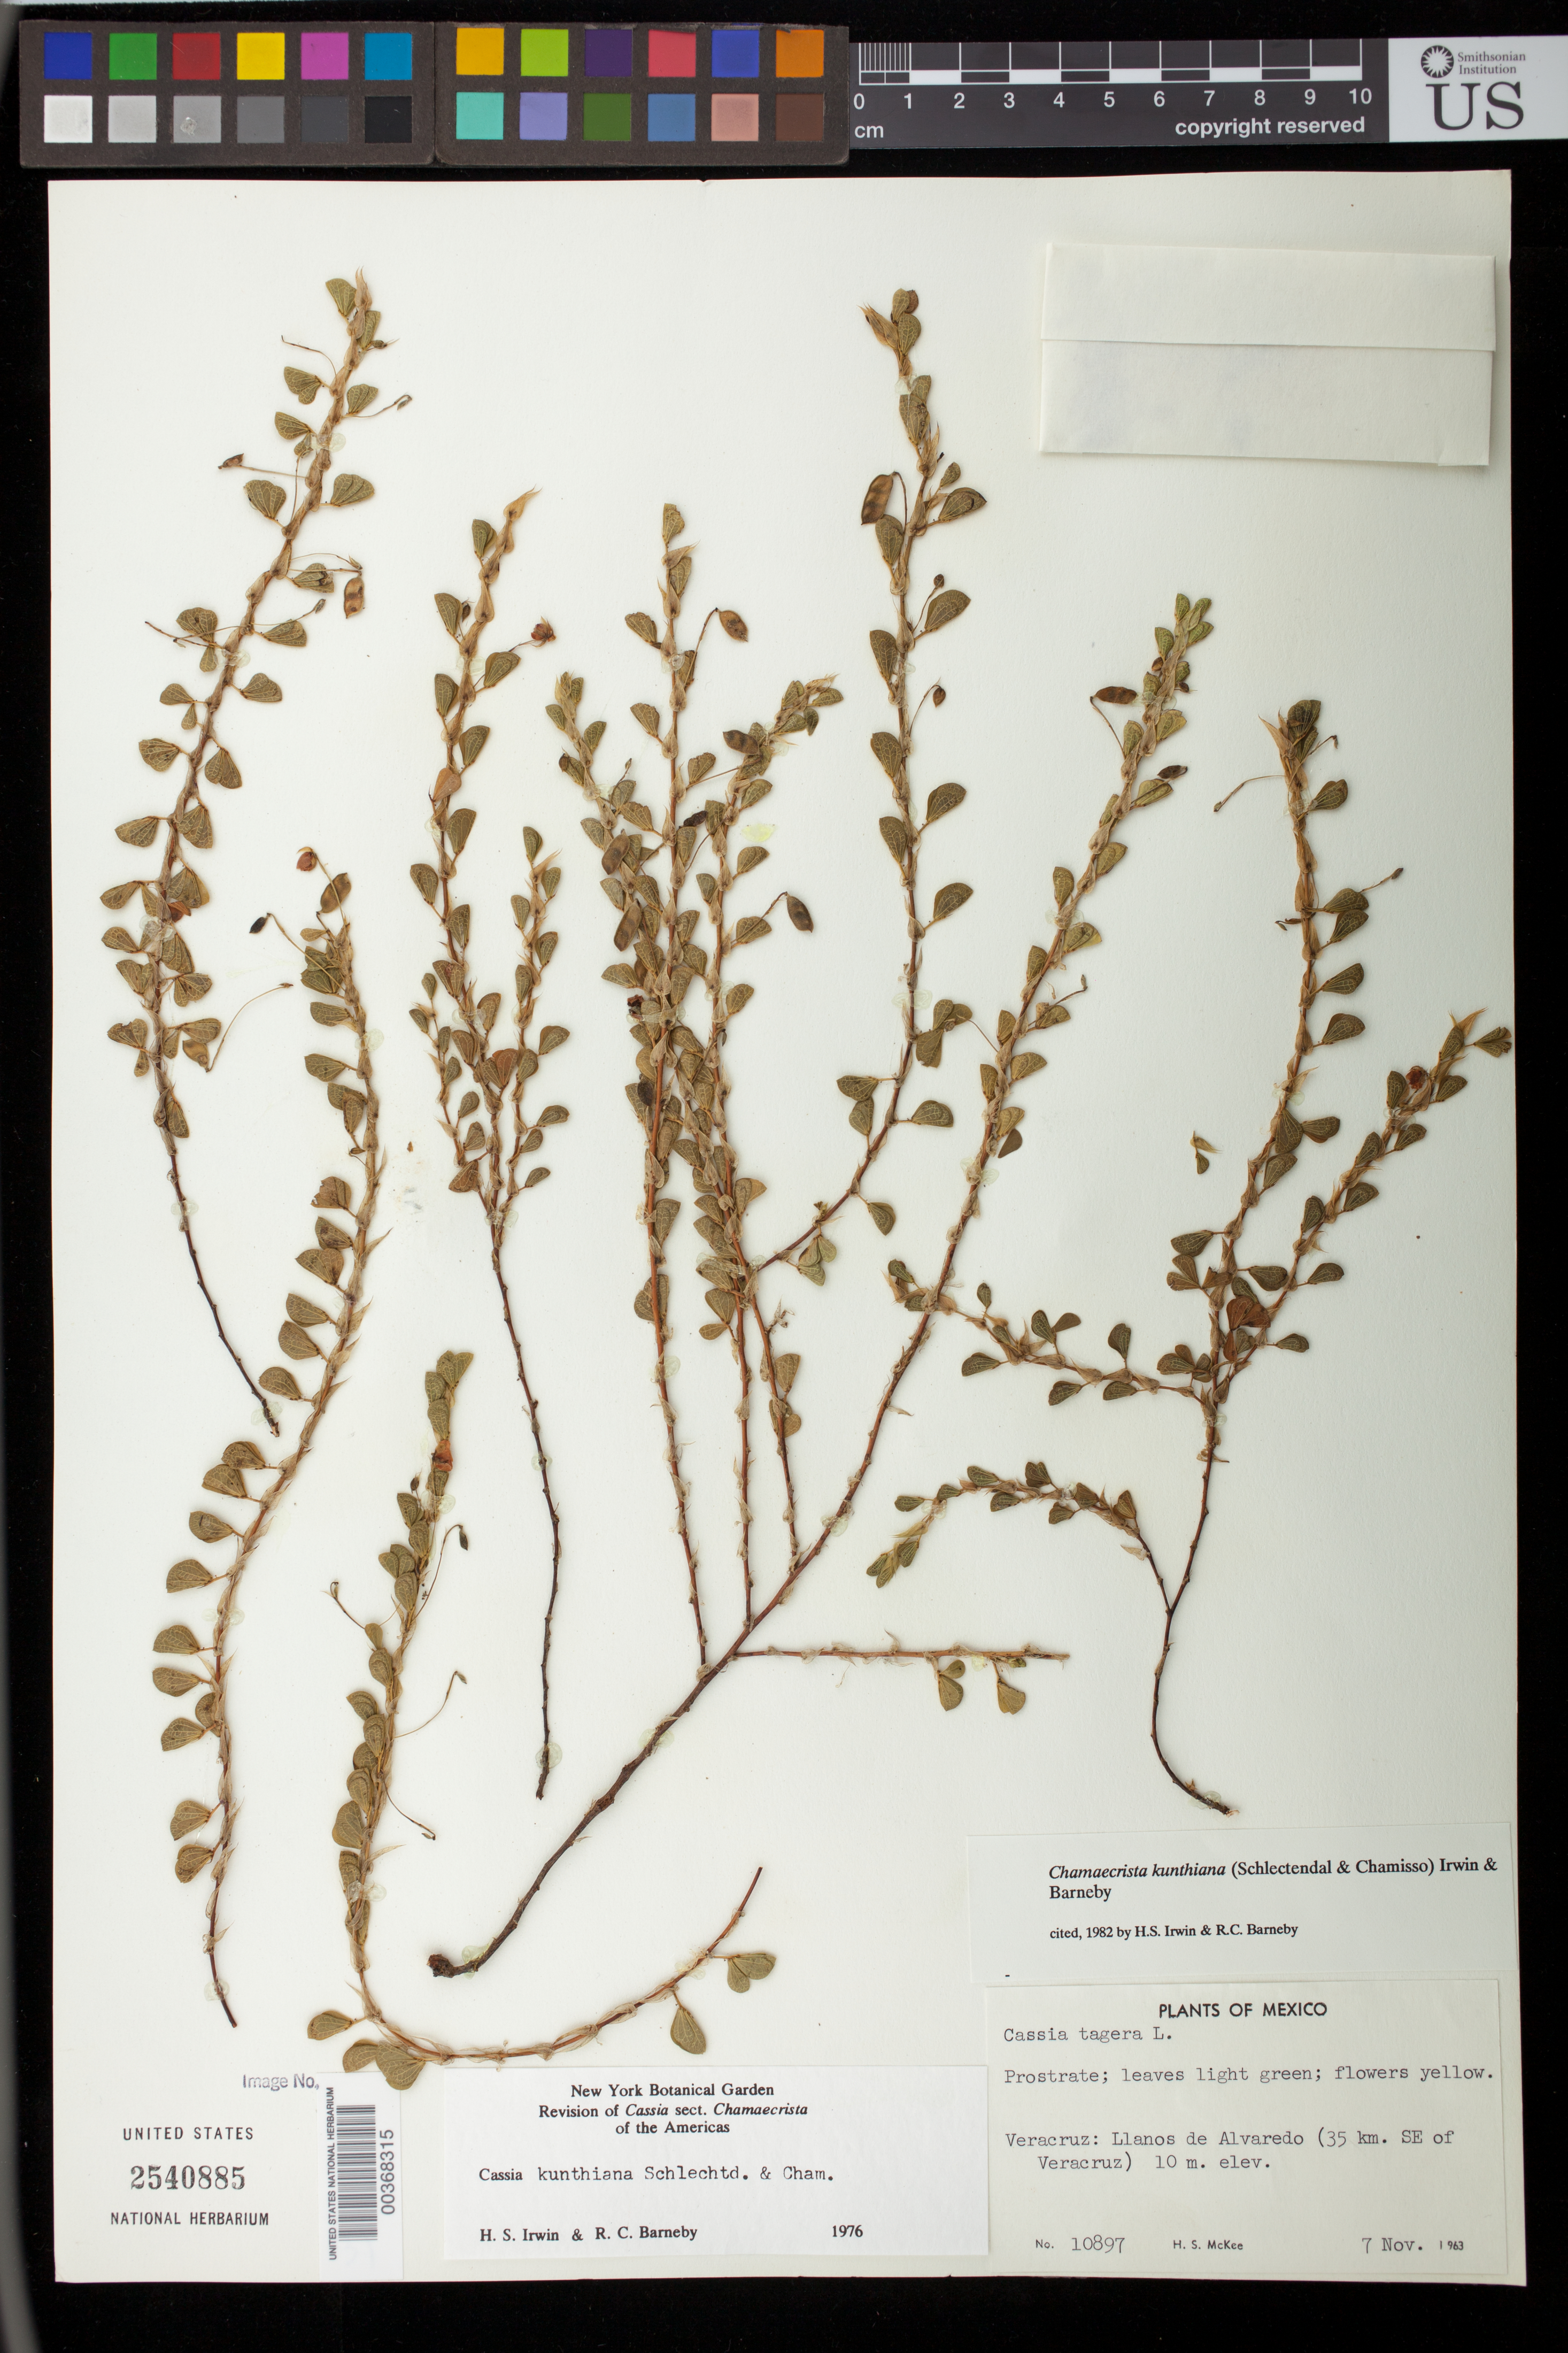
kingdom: Plantae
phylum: Tracheophyta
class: Magnoliopsida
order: Fabales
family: Fabaceae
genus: Chamaecrista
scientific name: Chamaecrista kunthiana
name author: (Schltdl. & Cham.) H.S. Irwin & Barneby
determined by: Irwin, H. S.; Barneby, R. C.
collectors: H. S. MacKee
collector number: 10897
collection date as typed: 07 Nov 1963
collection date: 1963-11-07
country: Mexico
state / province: Veracruz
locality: Llanos de alvaredo, 35 km SE of Veracruz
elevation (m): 10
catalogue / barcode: US 2540885